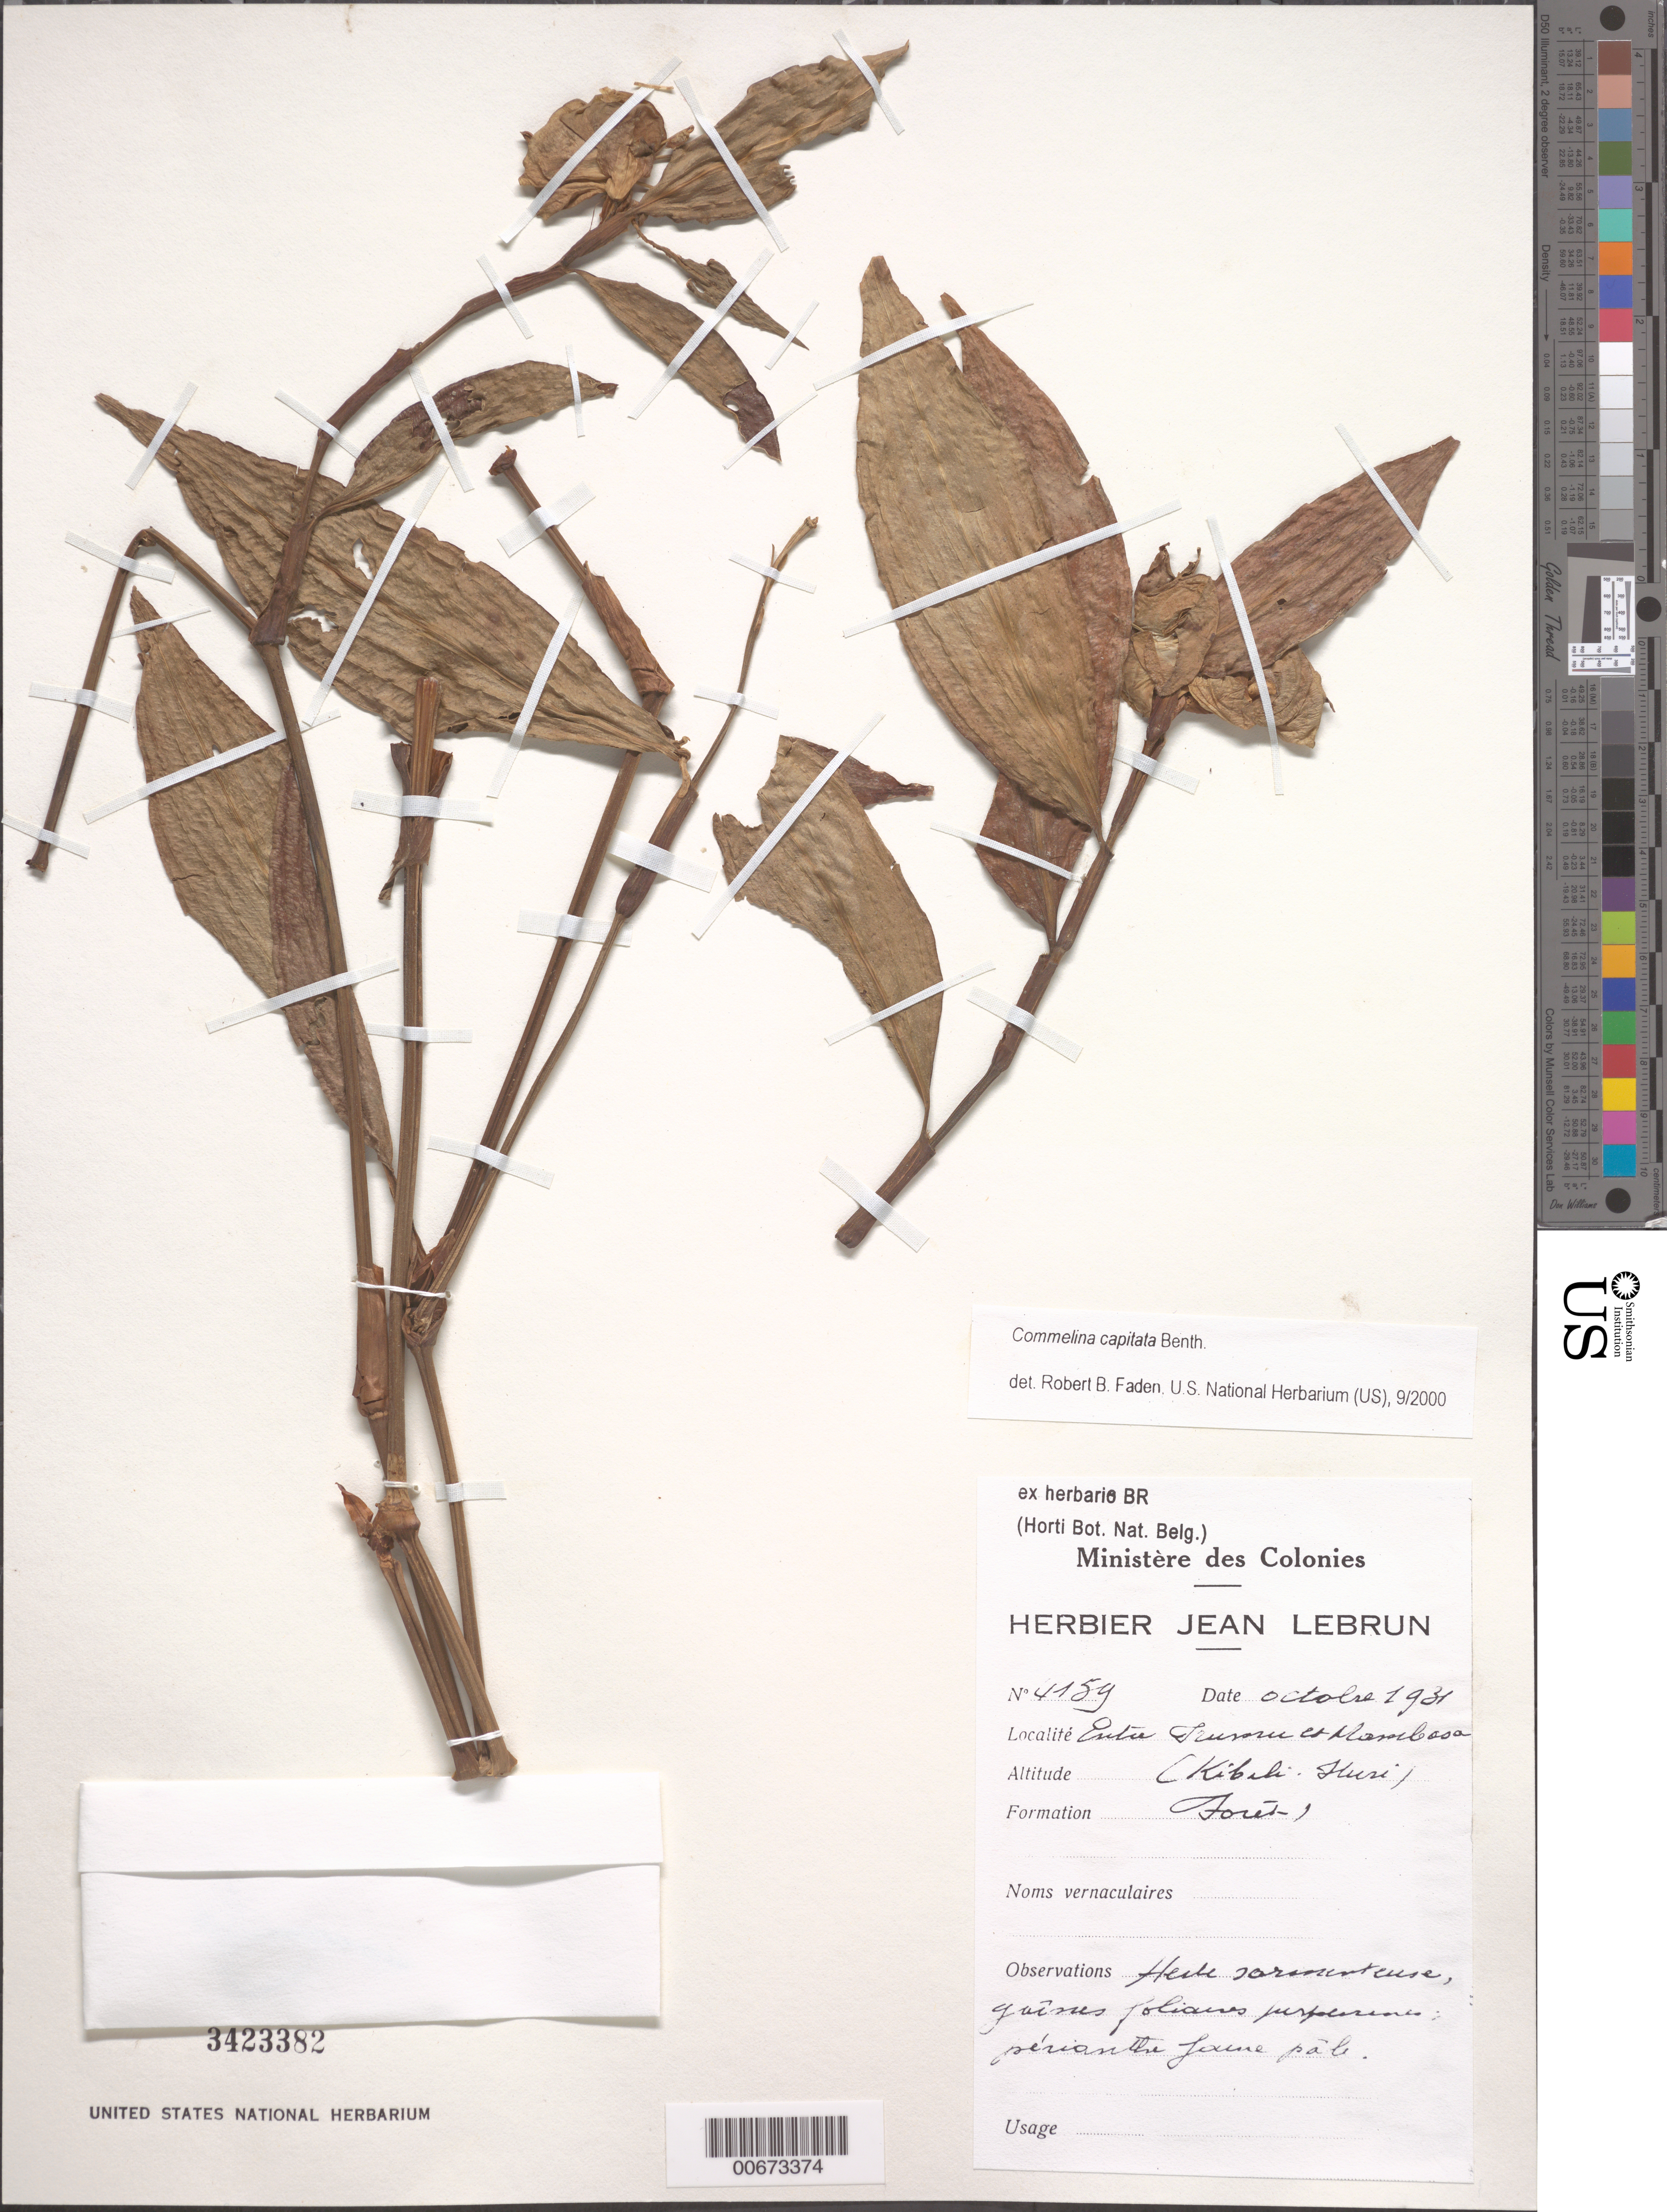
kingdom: Plantae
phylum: Tracheophyta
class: Liliopsida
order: Commelinales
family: Commelinaceae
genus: Commelina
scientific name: Commelina capitata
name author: Benth.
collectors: J. A. Lebrun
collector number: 4159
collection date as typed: Oct 1931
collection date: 1931-10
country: Kenya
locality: Between T? and Mombasa (Ministere des Colonies)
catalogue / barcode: US 3423382